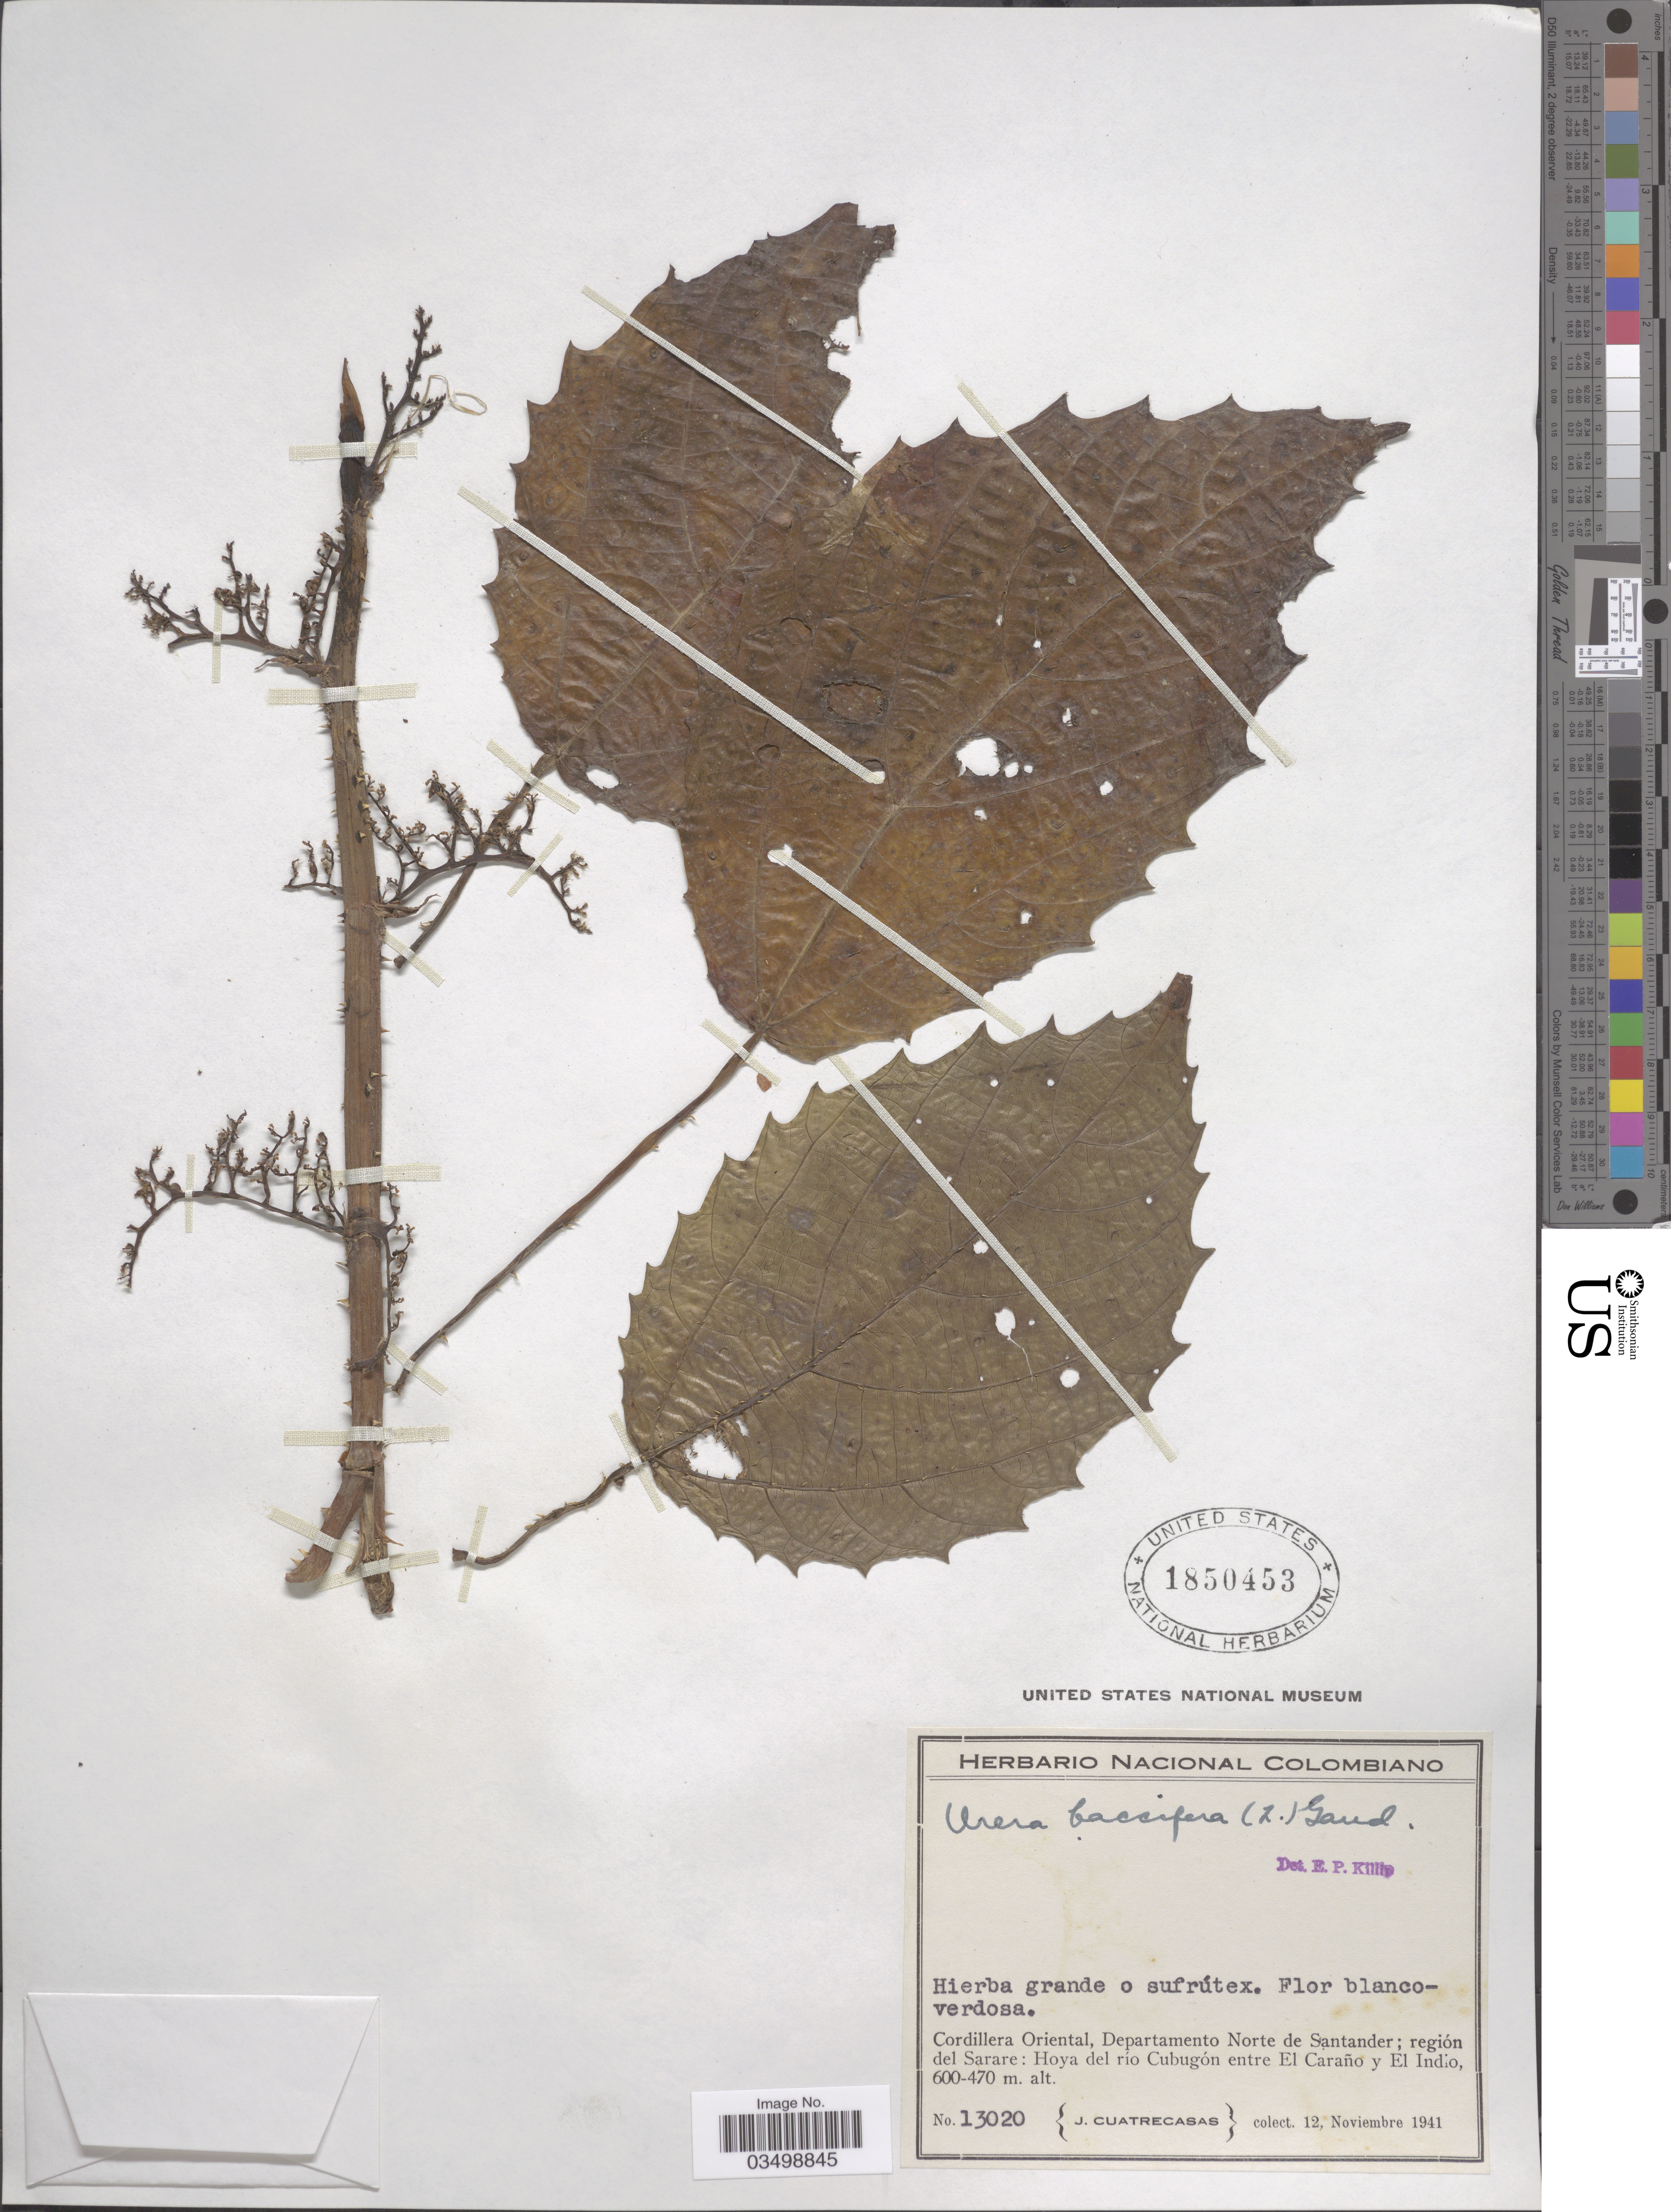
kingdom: Plantae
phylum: Tracheophyta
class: Magnoliopsida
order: Rosales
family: Urticaceae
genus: Urera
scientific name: Urera baccifera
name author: (L.) Gaudich. ex Wedd.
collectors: J. Cuatrecasas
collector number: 13020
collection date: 1941-11-12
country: Colombia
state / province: Norte de Santander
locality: Cordillera Oriental, Departamento Norte de Santander; región del Sarare: Hoya del río Cubugón entre El Caraño y El Indio.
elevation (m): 470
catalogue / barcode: US 1850453